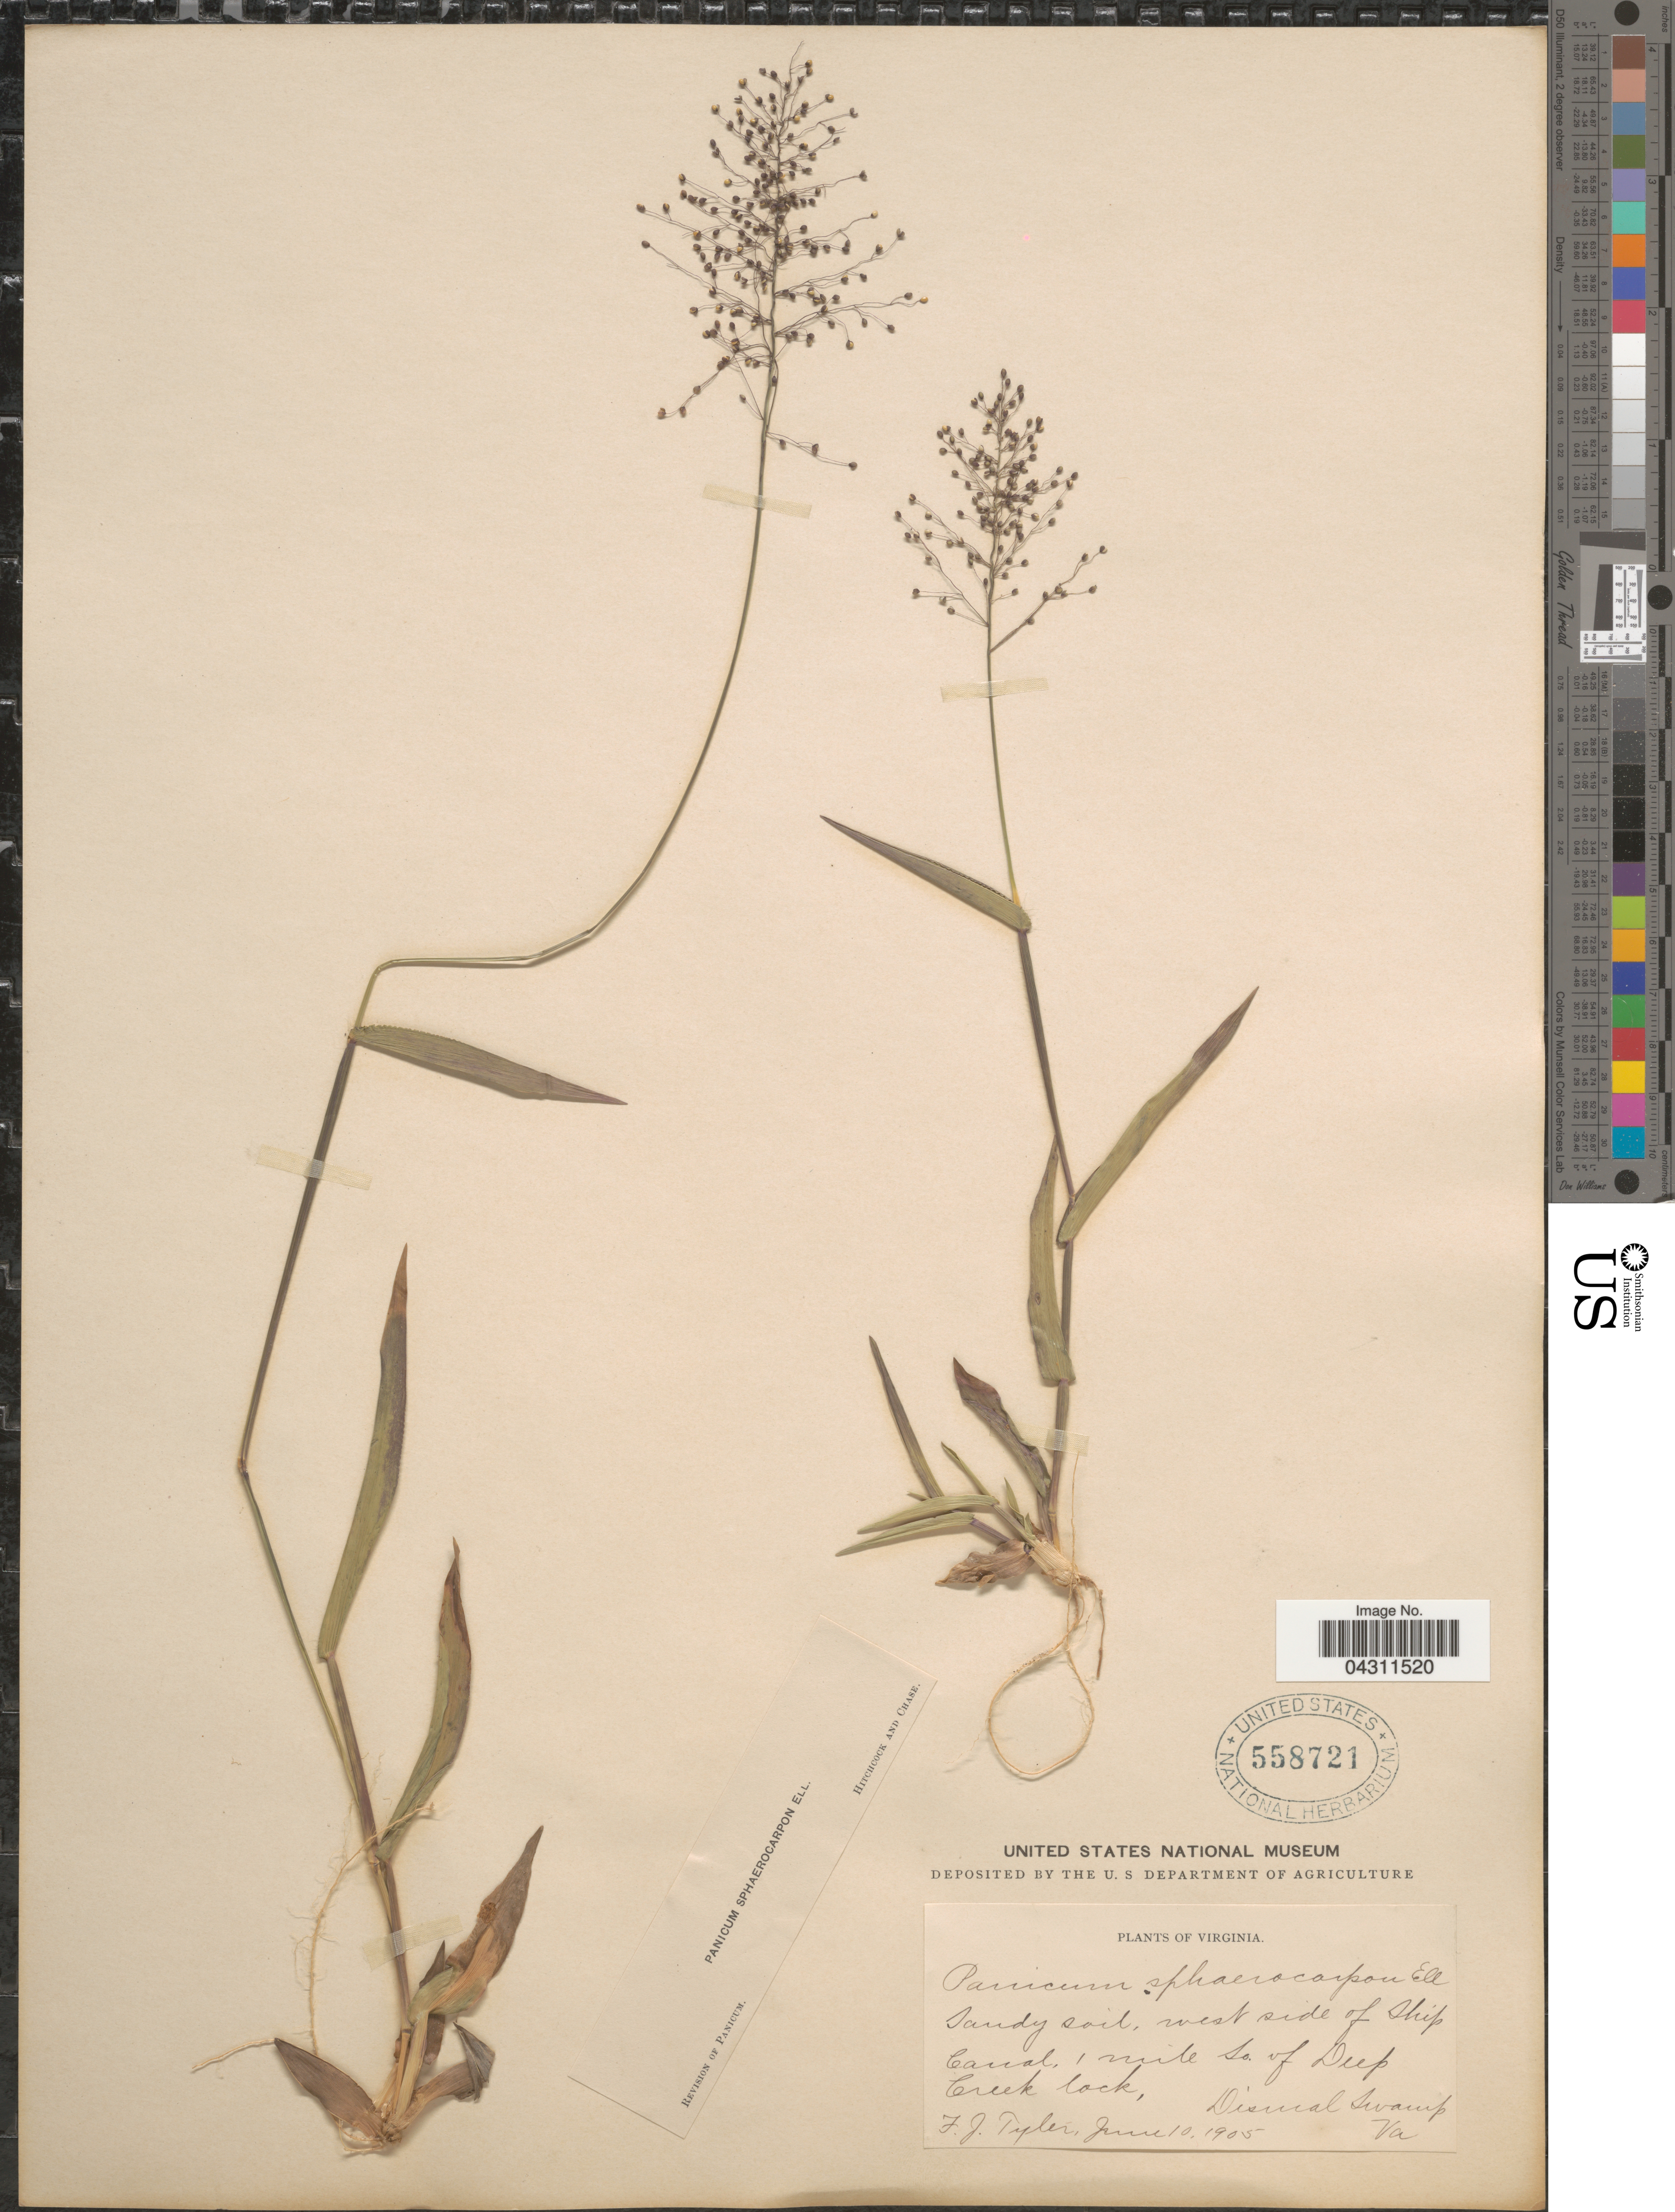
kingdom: Plantae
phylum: Tracheophyta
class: Liliopsida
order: Poales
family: Poaceae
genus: Dichanthelium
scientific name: Dichanthelium sphaerocarpon var. sphaerocarpon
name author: (Elliott) Gould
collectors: F. Tyler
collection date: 1905-06-10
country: United States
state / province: Virginia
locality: Sandy soil, west side of Ship Canal, 1 mile So. of Deep Creek lock, Dismal Swamp.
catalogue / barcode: US 558721